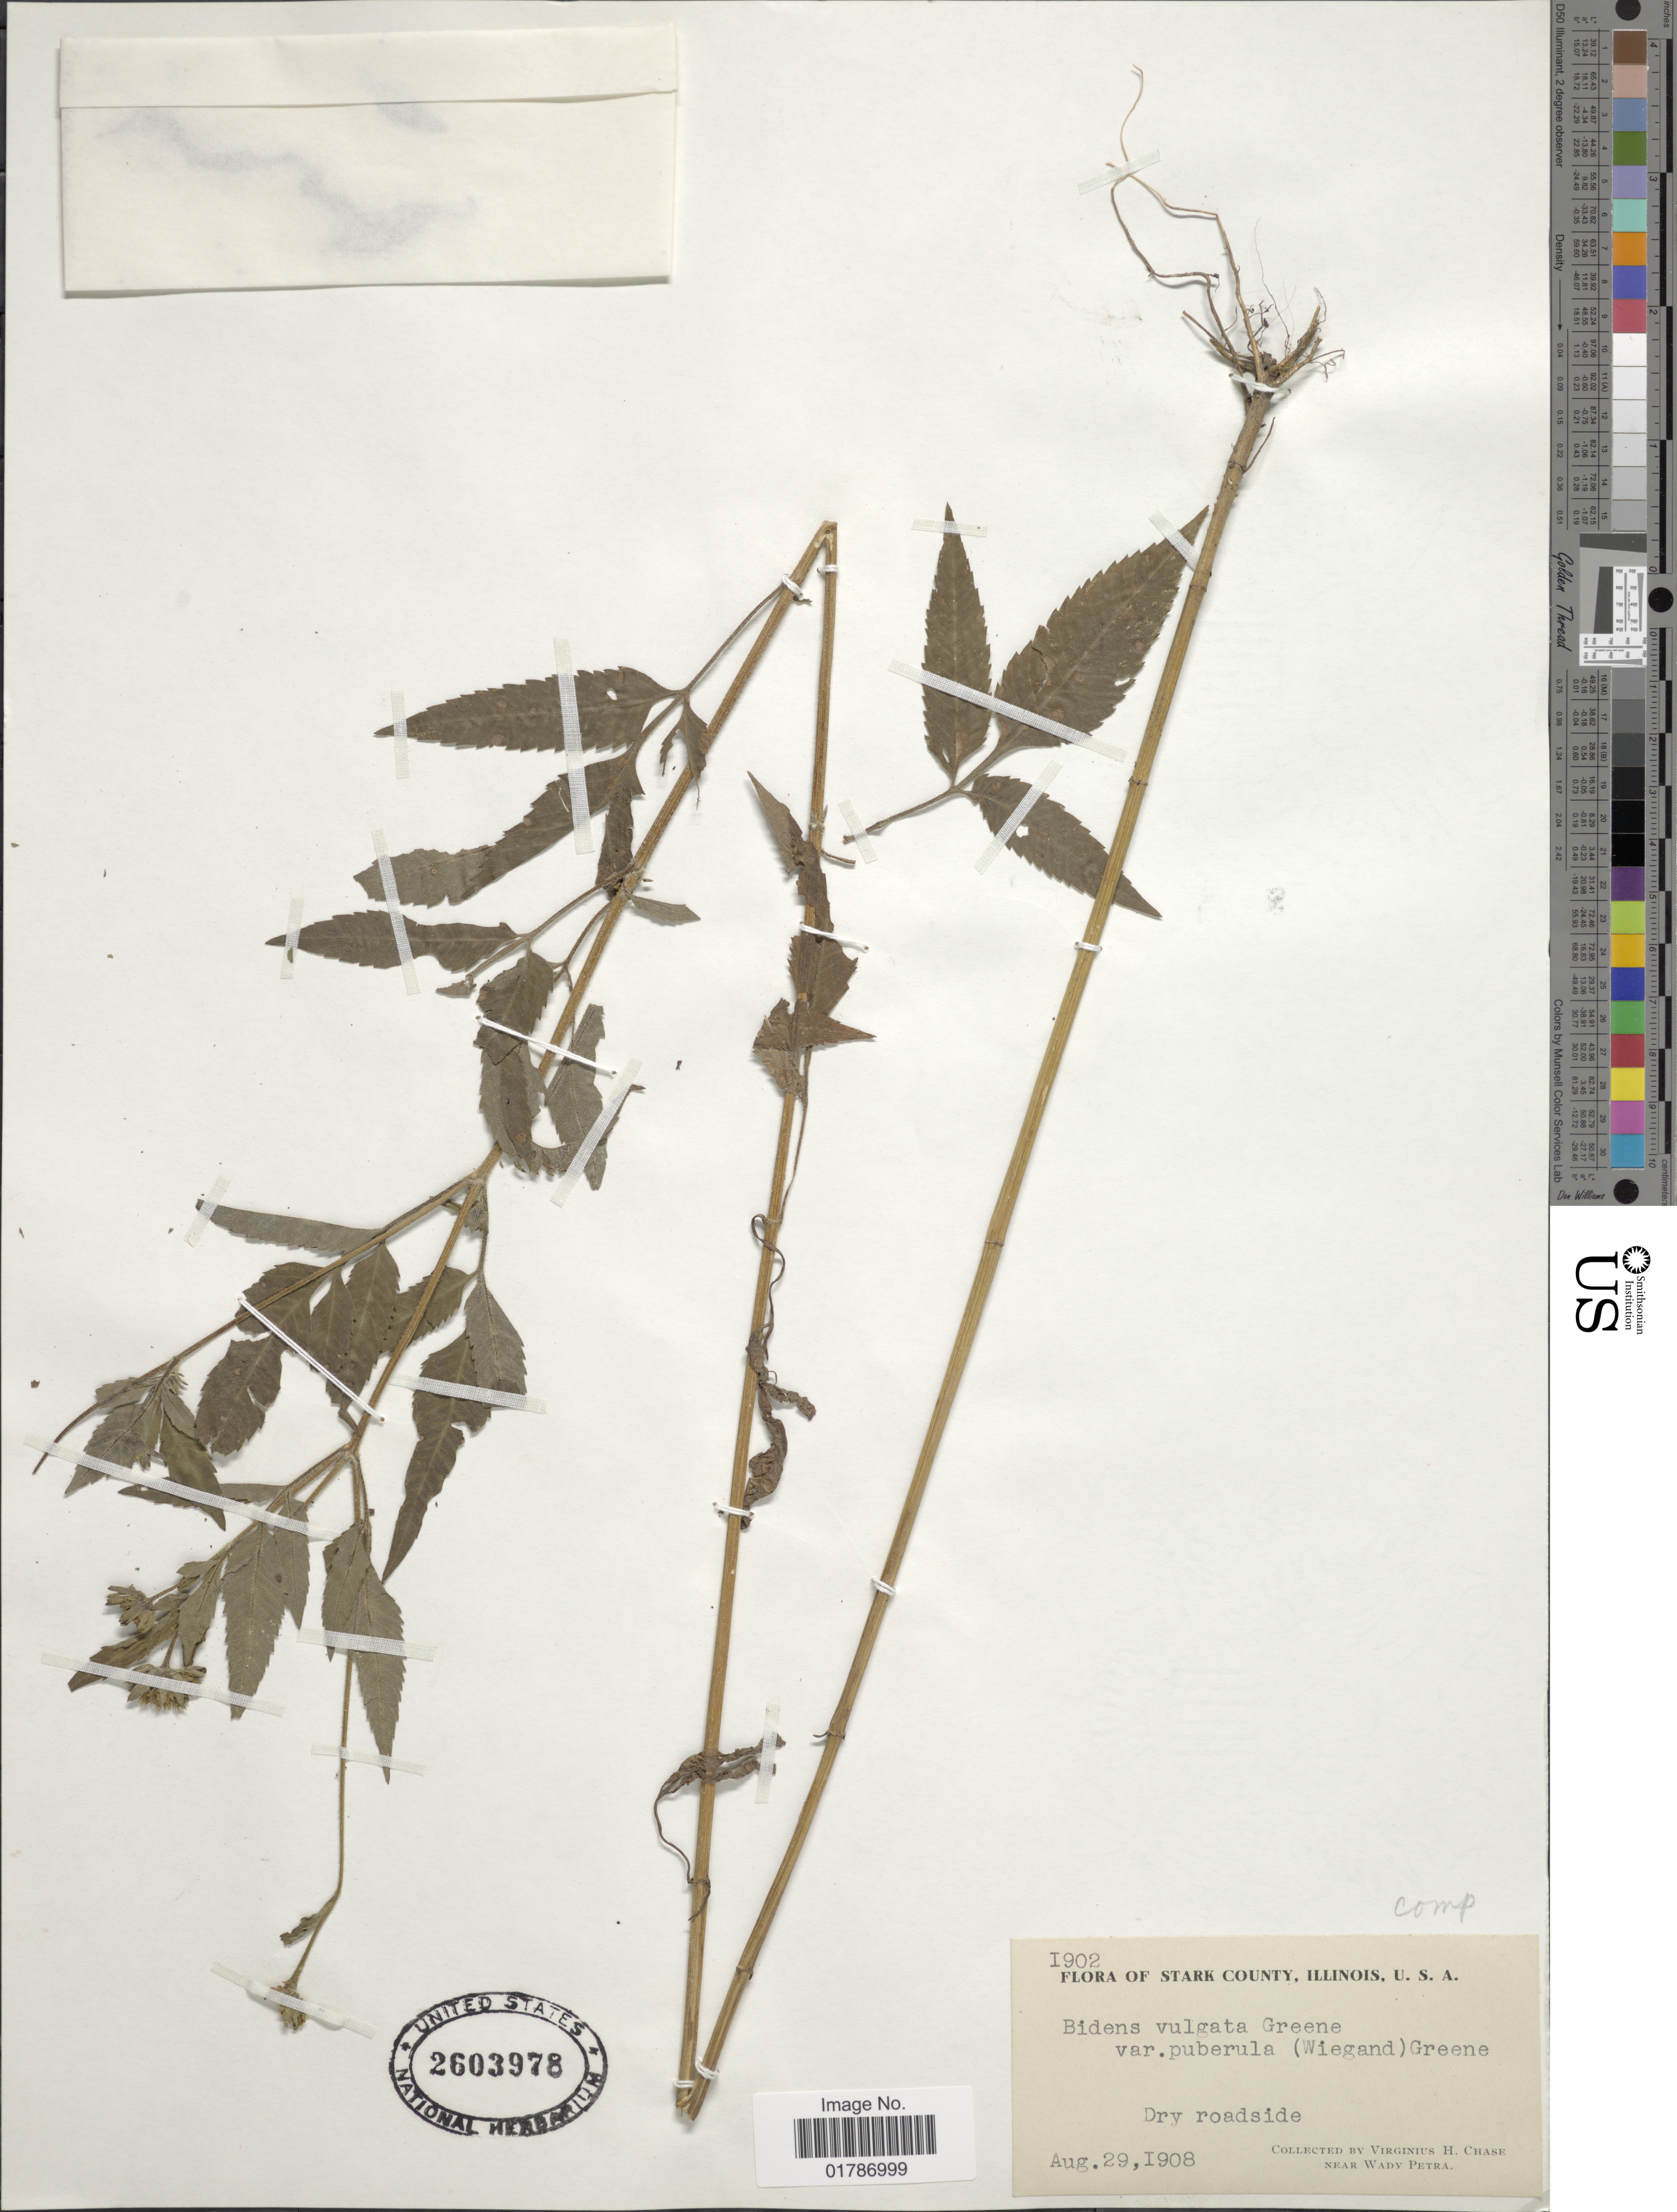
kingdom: Plantae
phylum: Tracheophyta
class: Magnoliopsida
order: Asterales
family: Asteraceae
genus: Bidens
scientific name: Bidens vulgata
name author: Greene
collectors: V. H. Chase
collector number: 1902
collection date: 1908-08-29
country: United States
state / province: Illinois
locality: Stark County, Illinois, near Wady Petra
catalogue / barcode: US 2603978